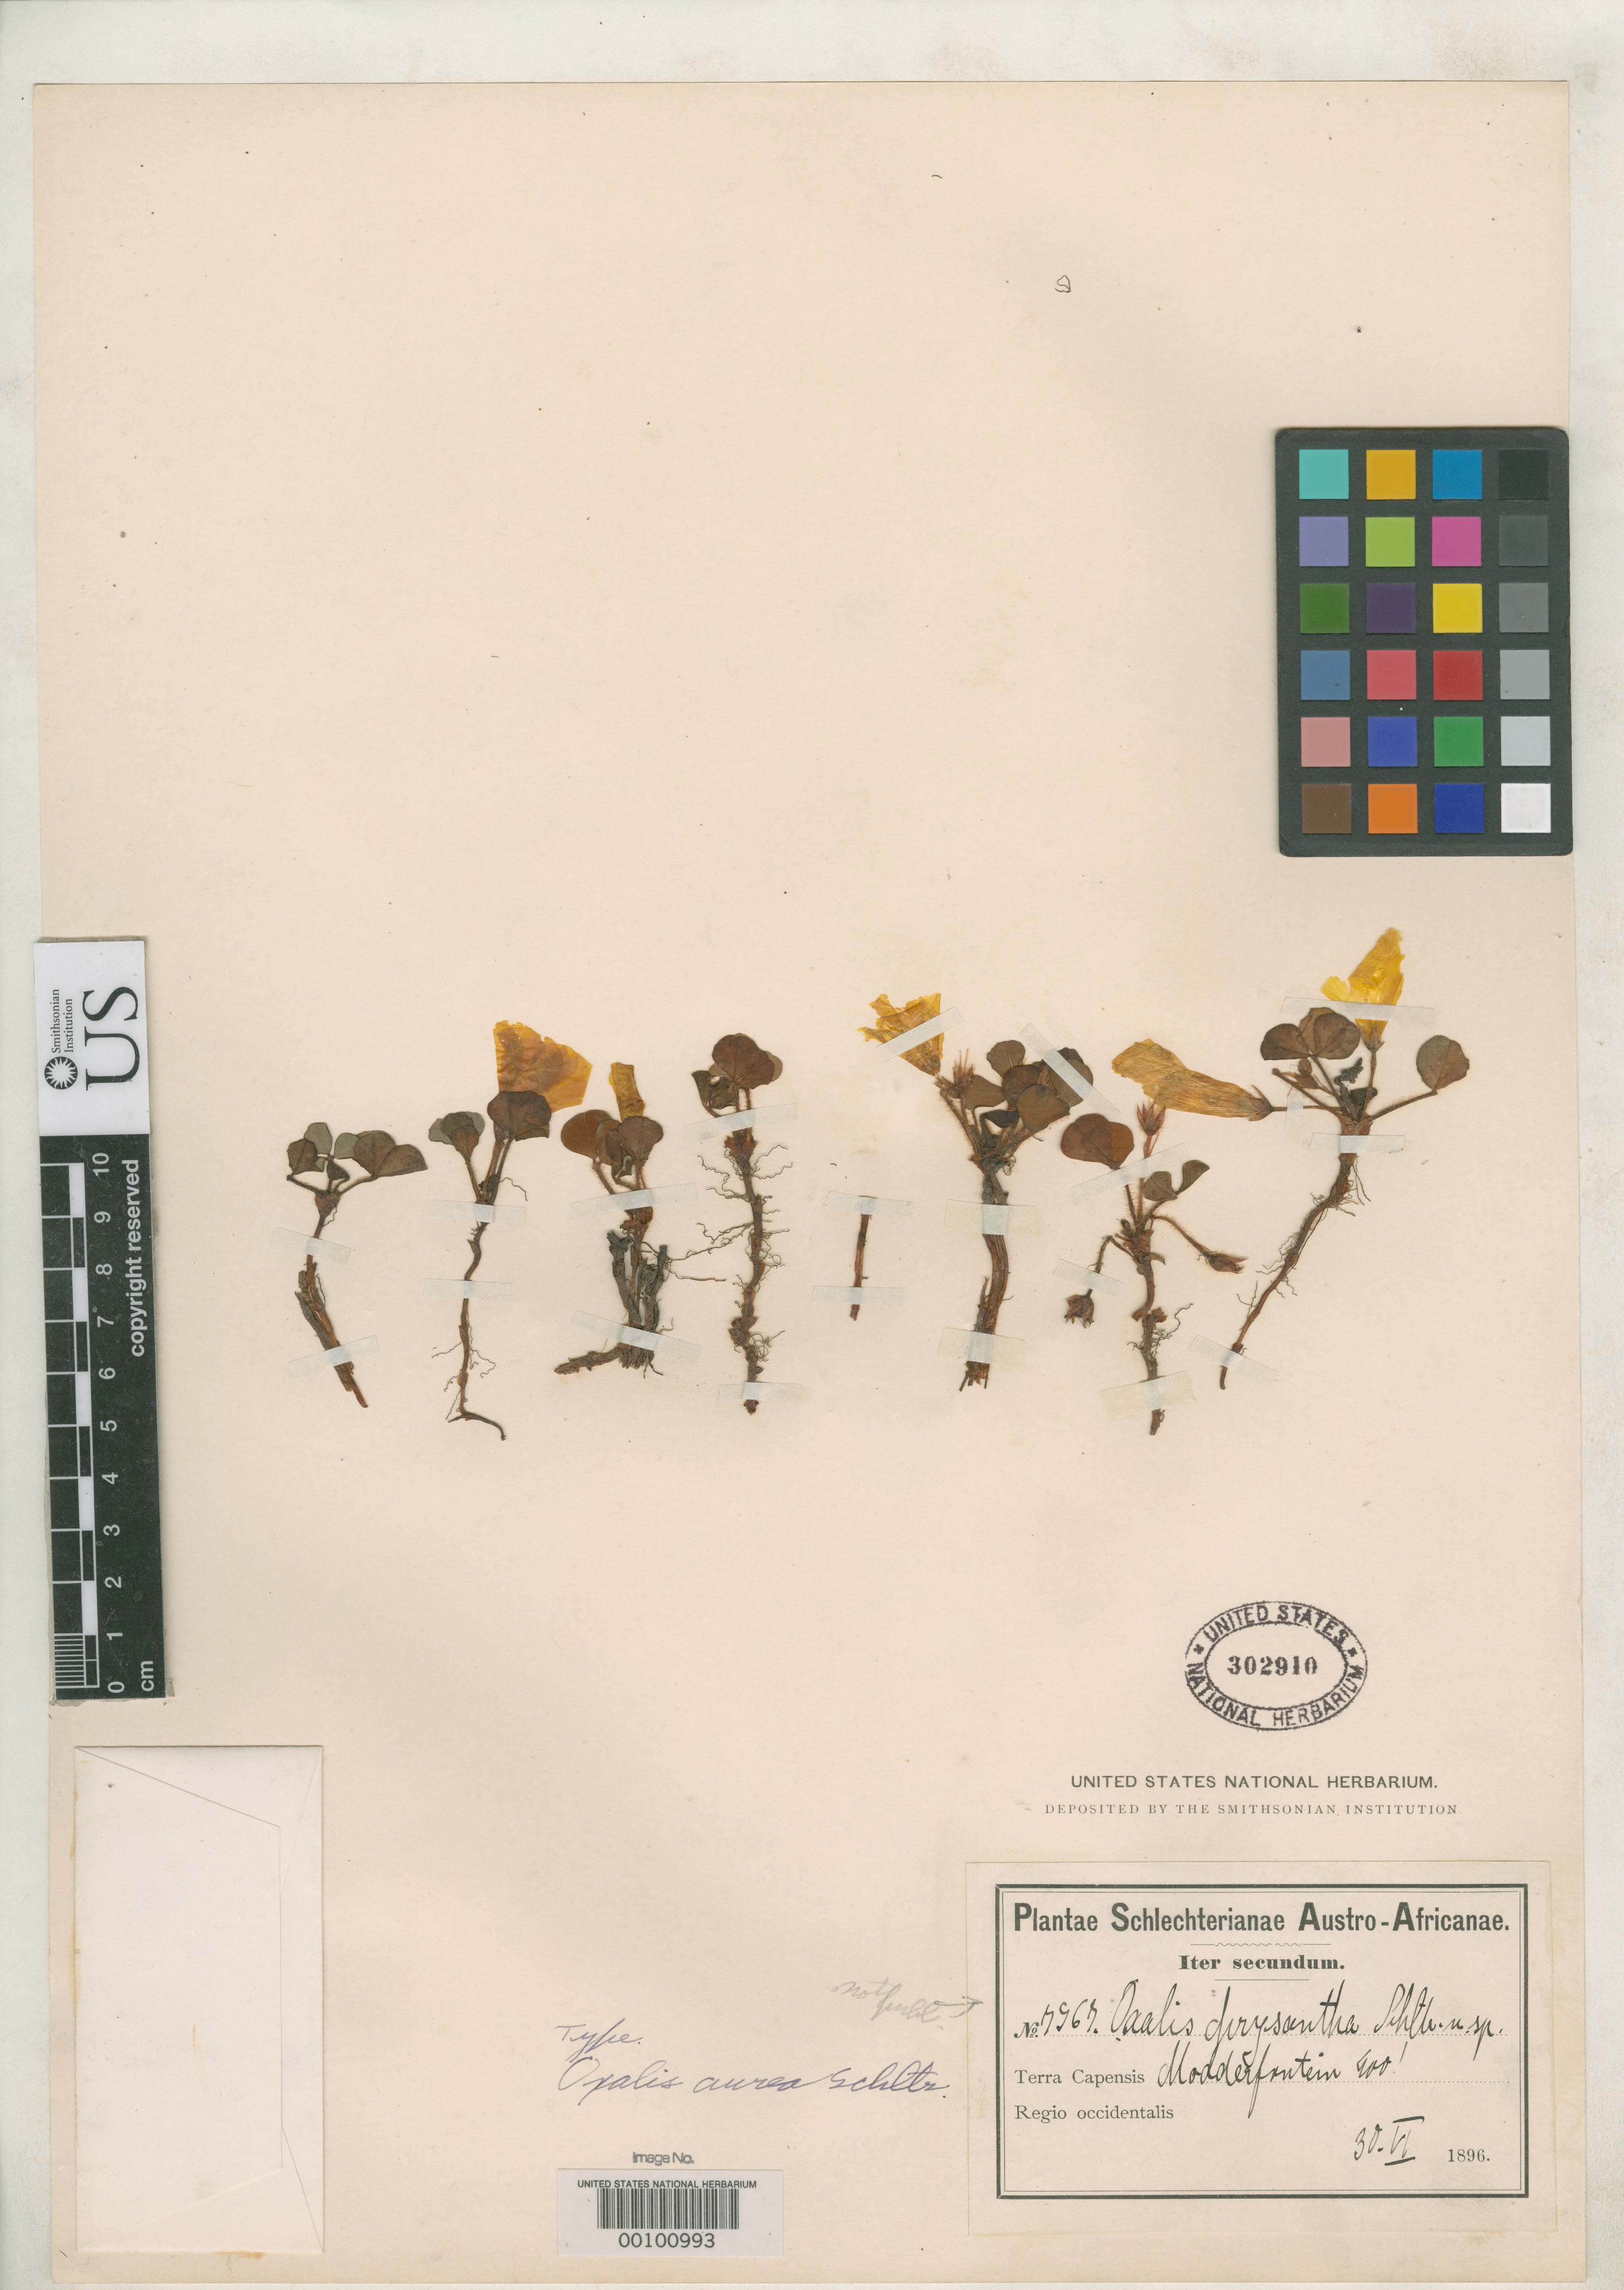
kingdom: Plantae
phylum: Tracheophyta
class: Magnoliopsida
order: Oxalidales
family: Oxalidaceae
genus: Oxalis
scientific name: Oxalis aurea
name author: Schltr.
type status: Isotype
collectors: F. R. R. Schlechter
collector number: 7967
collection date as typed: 30 Jun 1896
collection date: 1896-06-30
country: South Africa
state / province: Gauteng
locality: Modderfontein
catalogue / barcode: US 302910